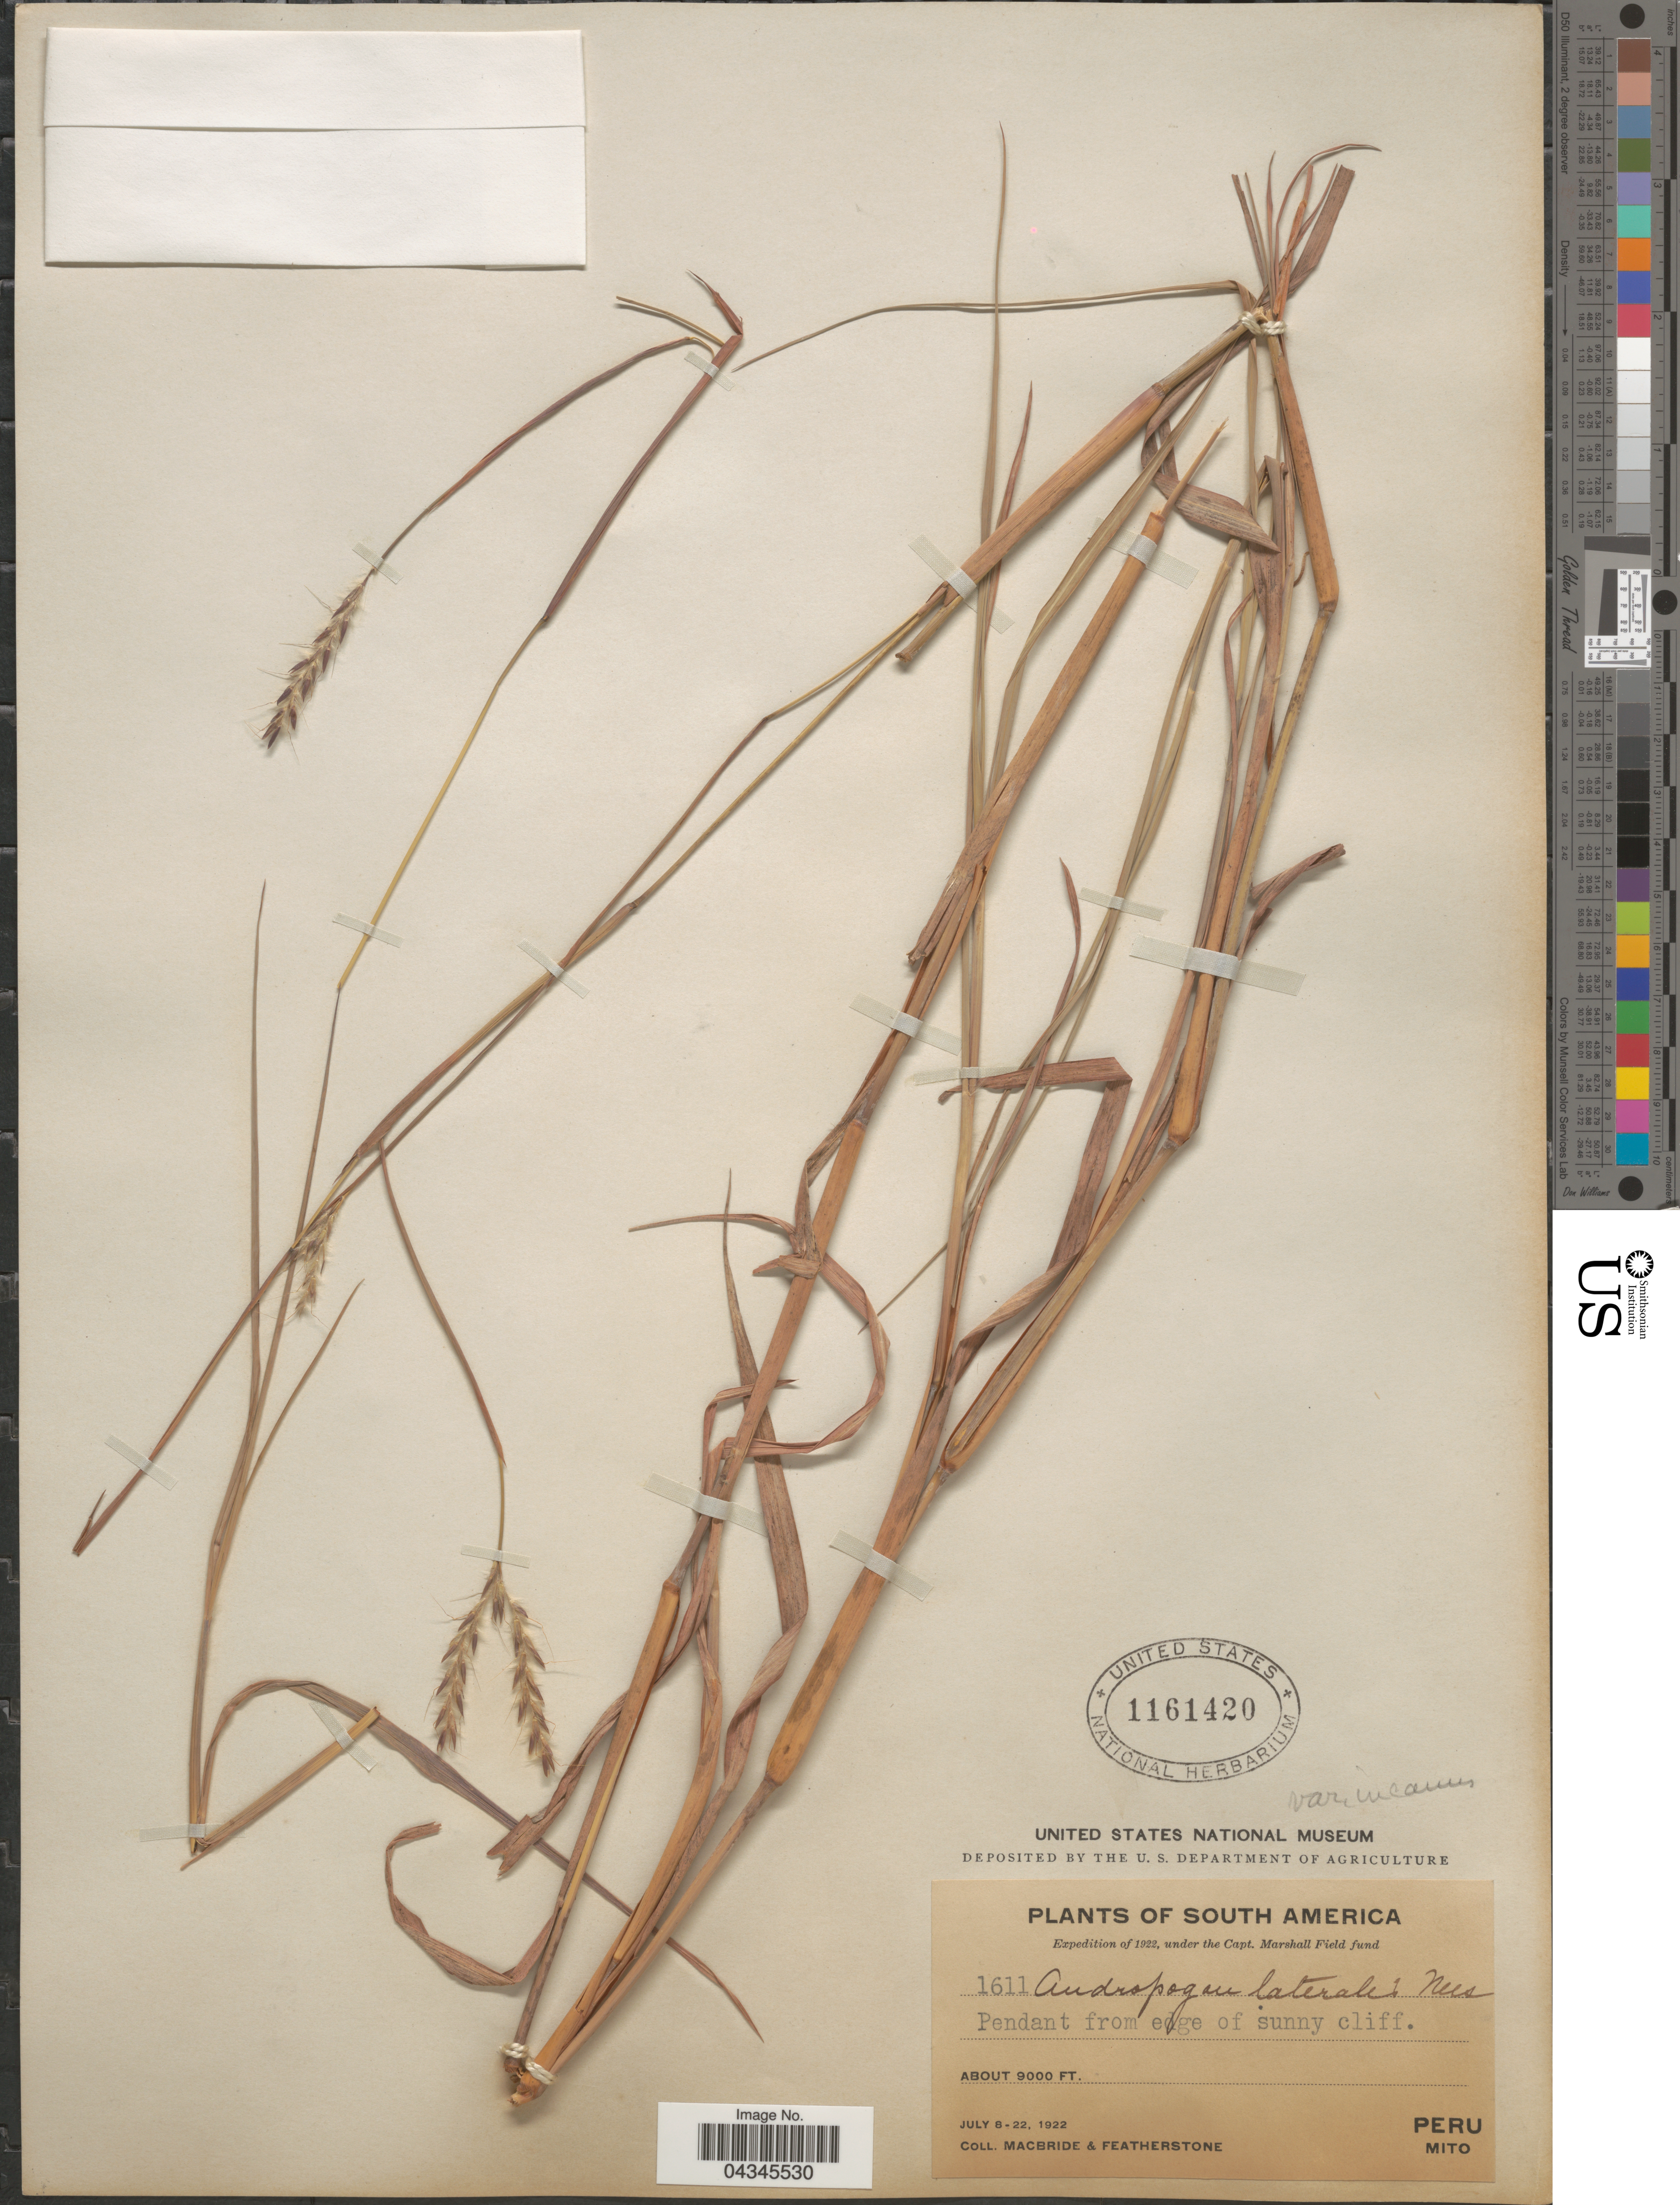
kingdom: Plantae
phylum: Tracheophyta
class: Liliopsida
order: Poales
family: Poaceae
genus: Andropogon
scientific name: Andropogon lateralis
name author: Nees in Mart.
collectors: Macbride, -- & -. Featherstone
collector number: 1611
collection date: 1922-07-08/1922-07-22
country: Peru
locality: Expedition of 1922. Mito.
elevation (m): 2743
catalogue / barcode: US 1161420